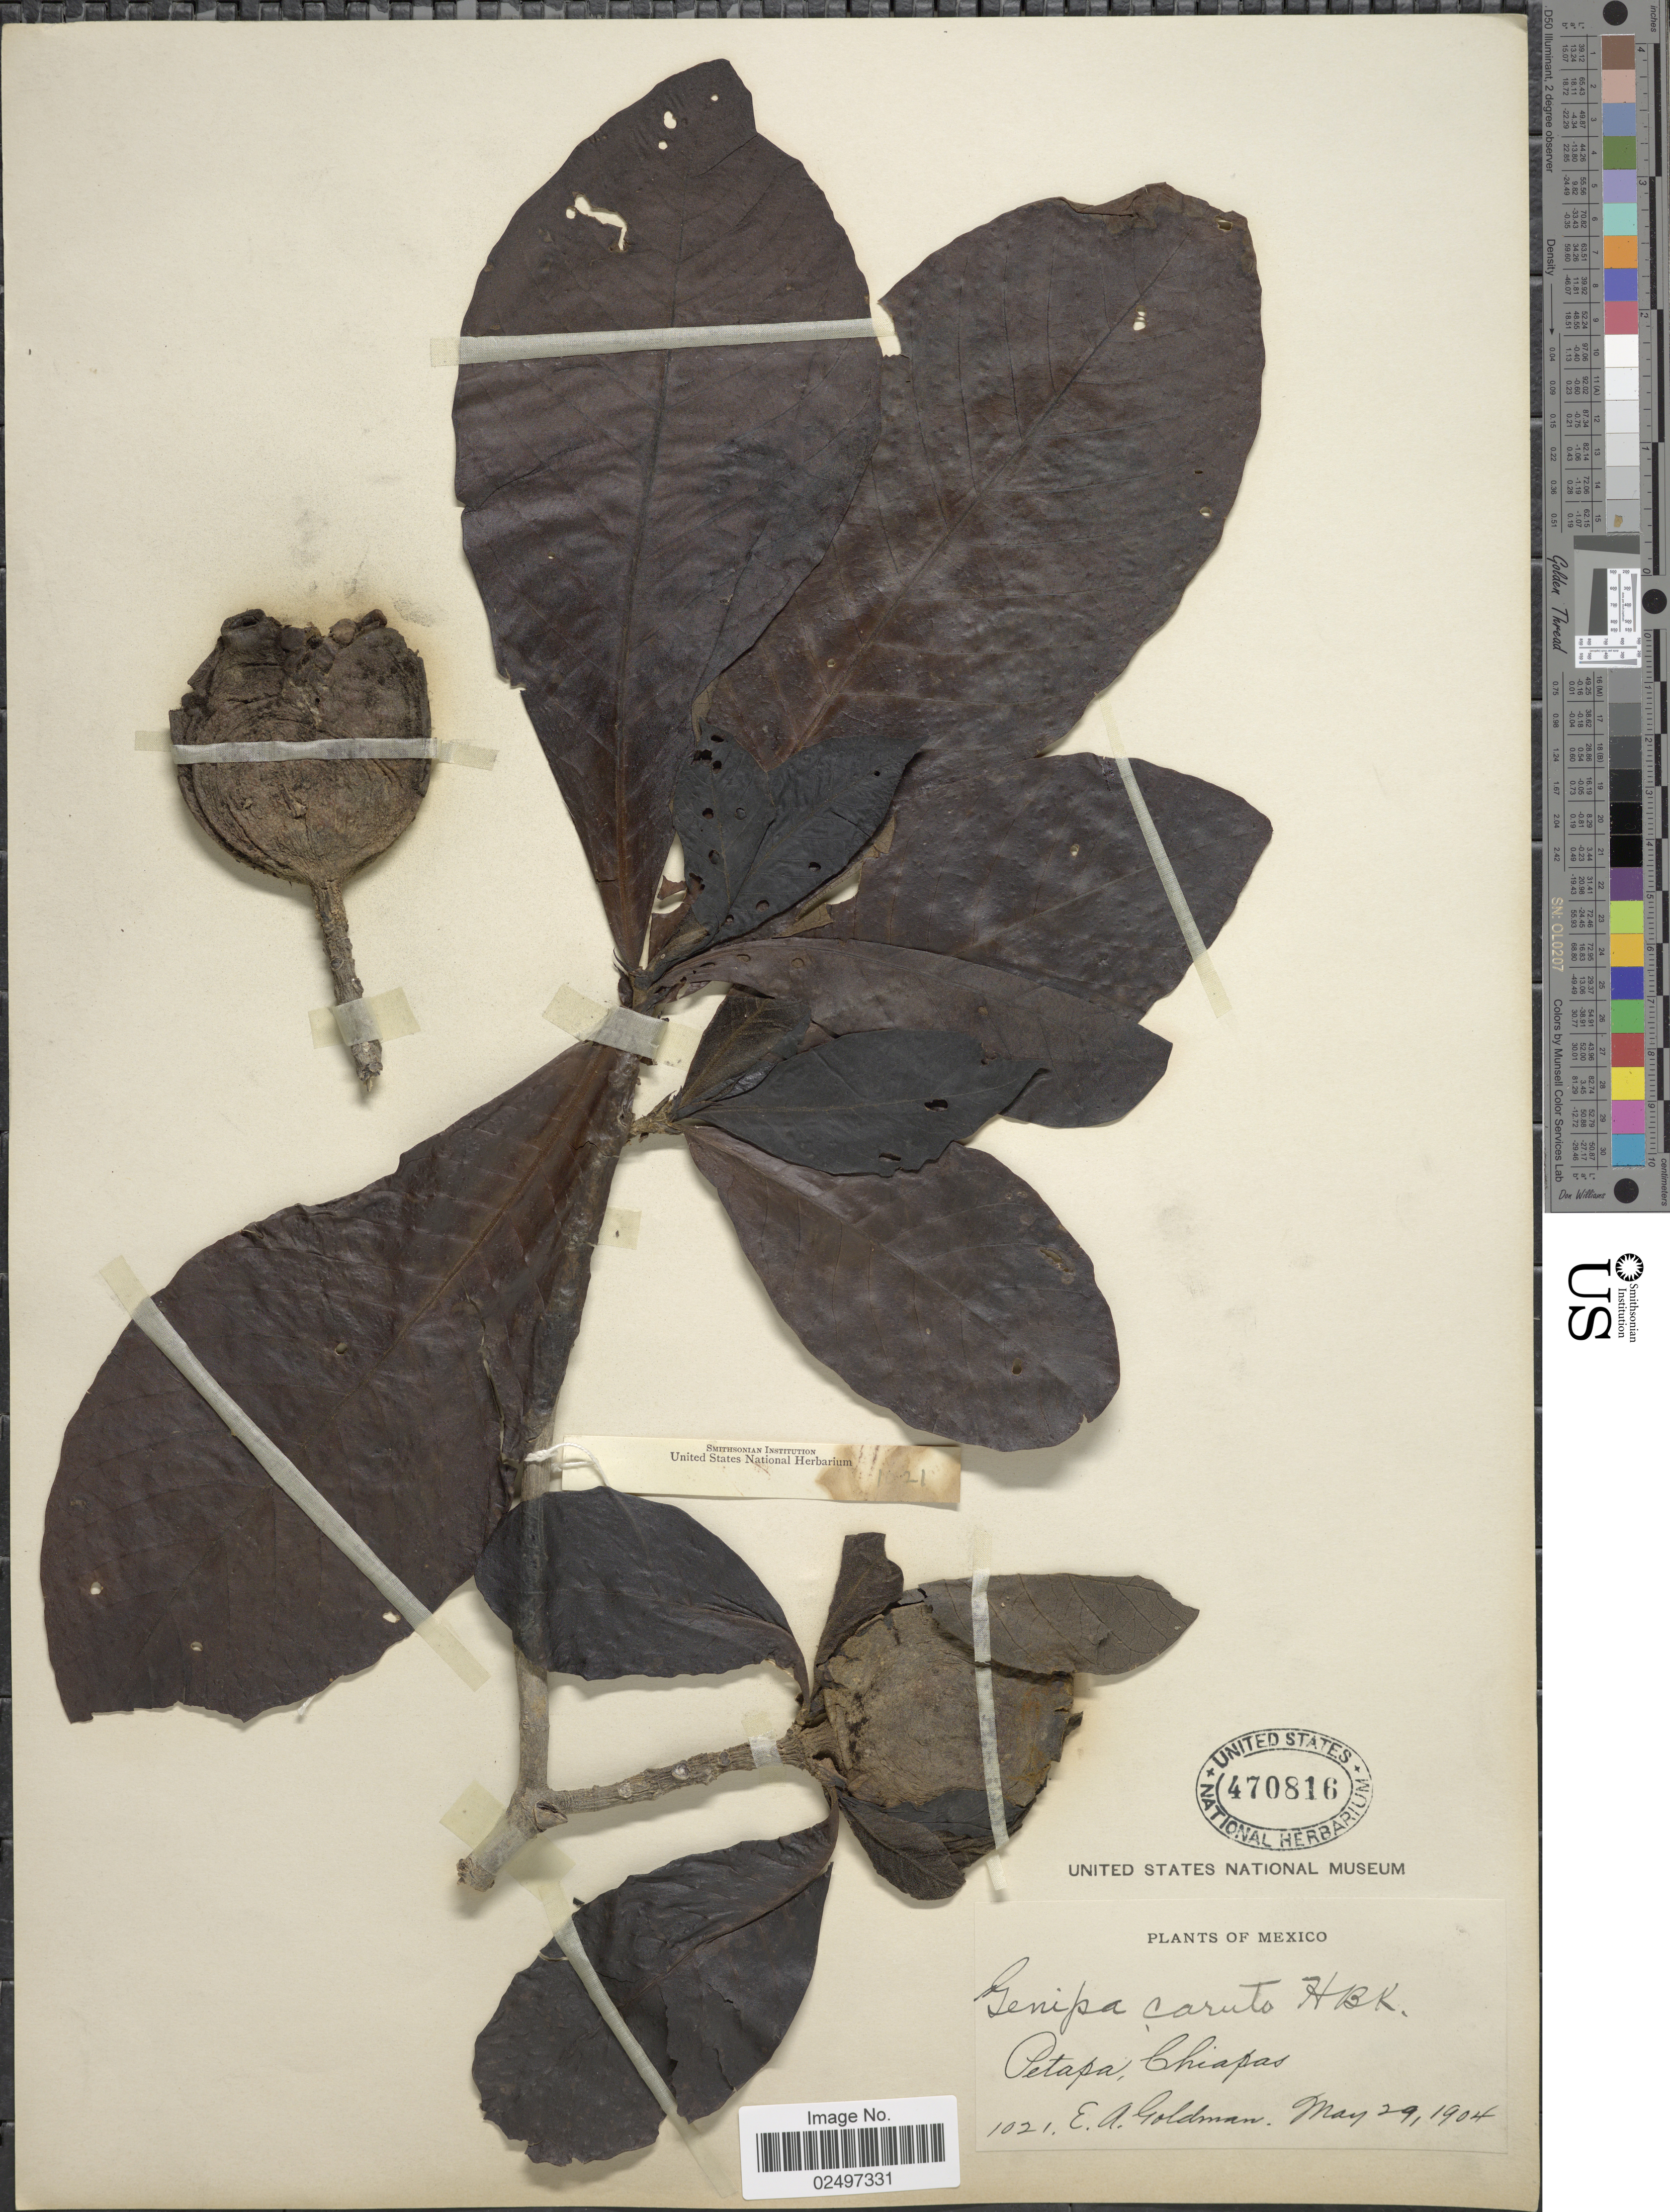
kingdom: Plantae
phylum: Tracheophyta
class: Magnoliopsida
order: Gentianales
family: Rubiaceae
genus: Genipa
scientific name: Genipa americana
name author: L.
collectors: E. A. Goldman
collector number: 1021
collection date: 1904-05-29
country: Mexico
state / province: Chiapas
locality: Petapa, Chiapas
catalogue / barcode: US 470816